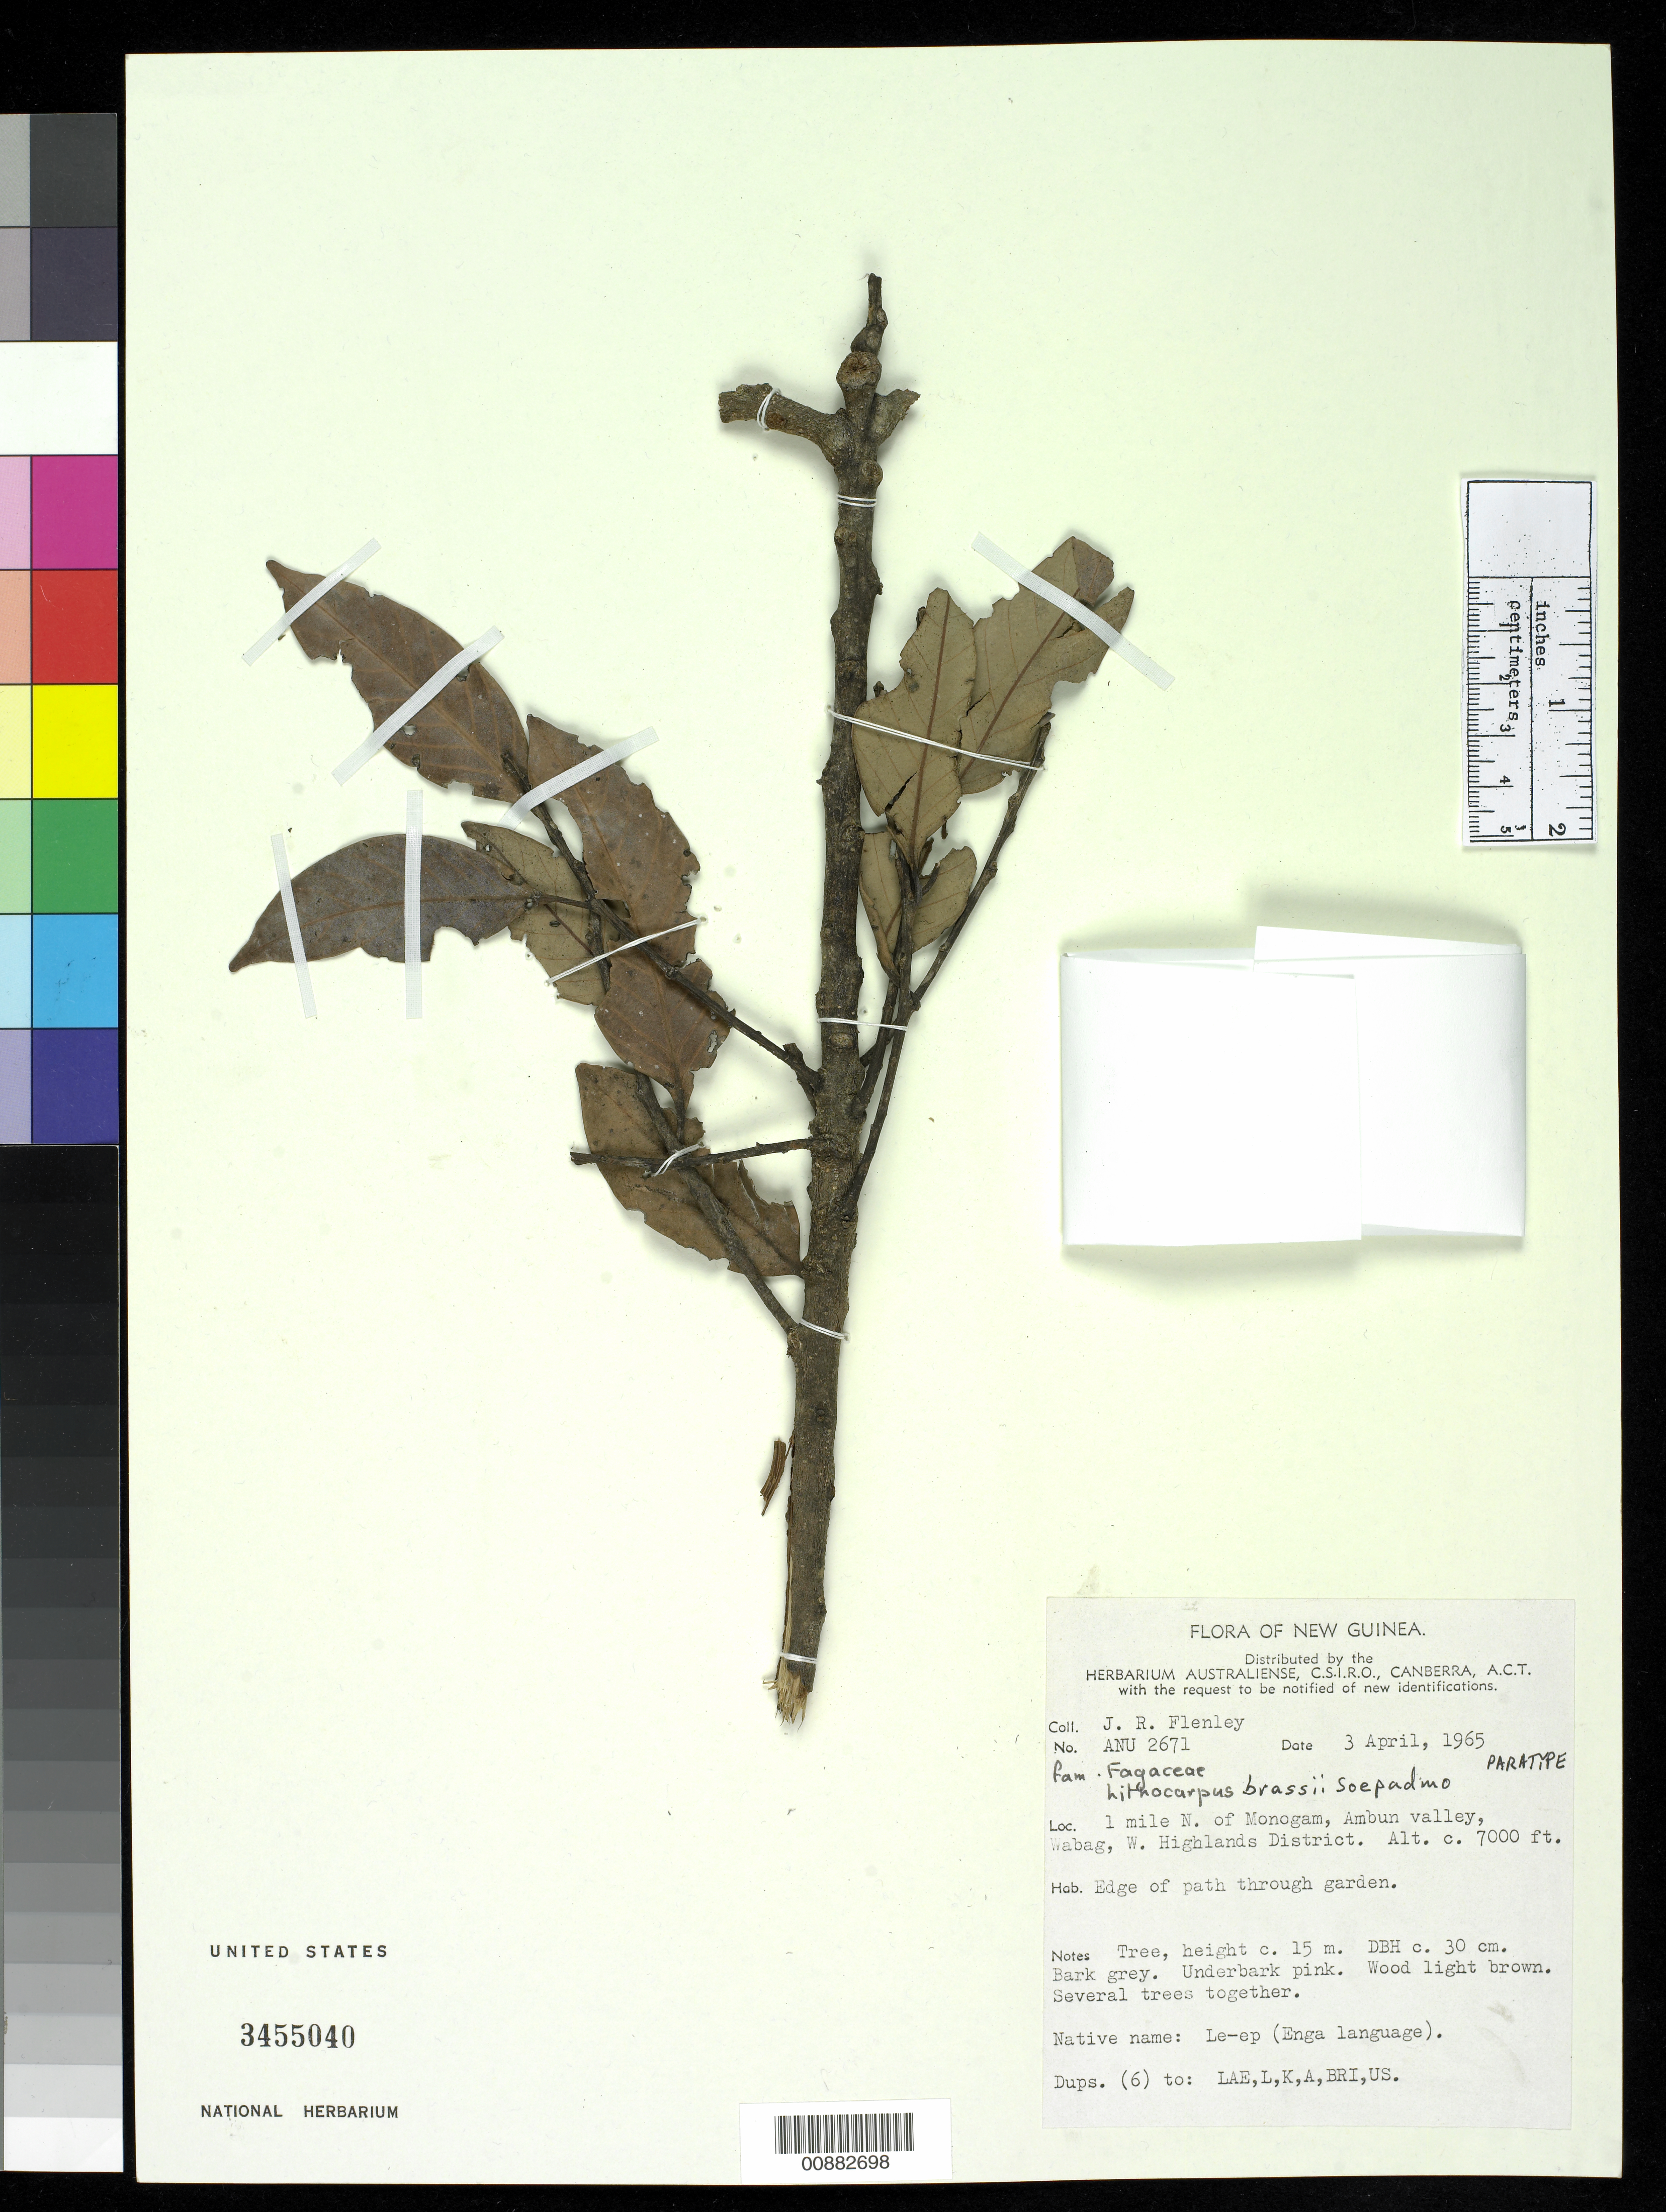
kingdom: Plantae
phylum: Tracheophyta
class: Magnoliopsida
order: Fagales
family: Fagaceae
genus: Lithocarpus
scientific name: Lithocarpus brassii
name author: Soepadmo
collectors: J. Flenley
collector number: ANU 2671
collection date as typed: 03 Apr 1965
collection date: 1965-04-03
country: Papua New Guinea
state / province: Enga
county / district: Wabag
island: New Guinea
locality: Wabag, Ambun Valley, 1 mile N of Monogam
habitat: Edge of path through garden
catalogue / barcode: US 3455040